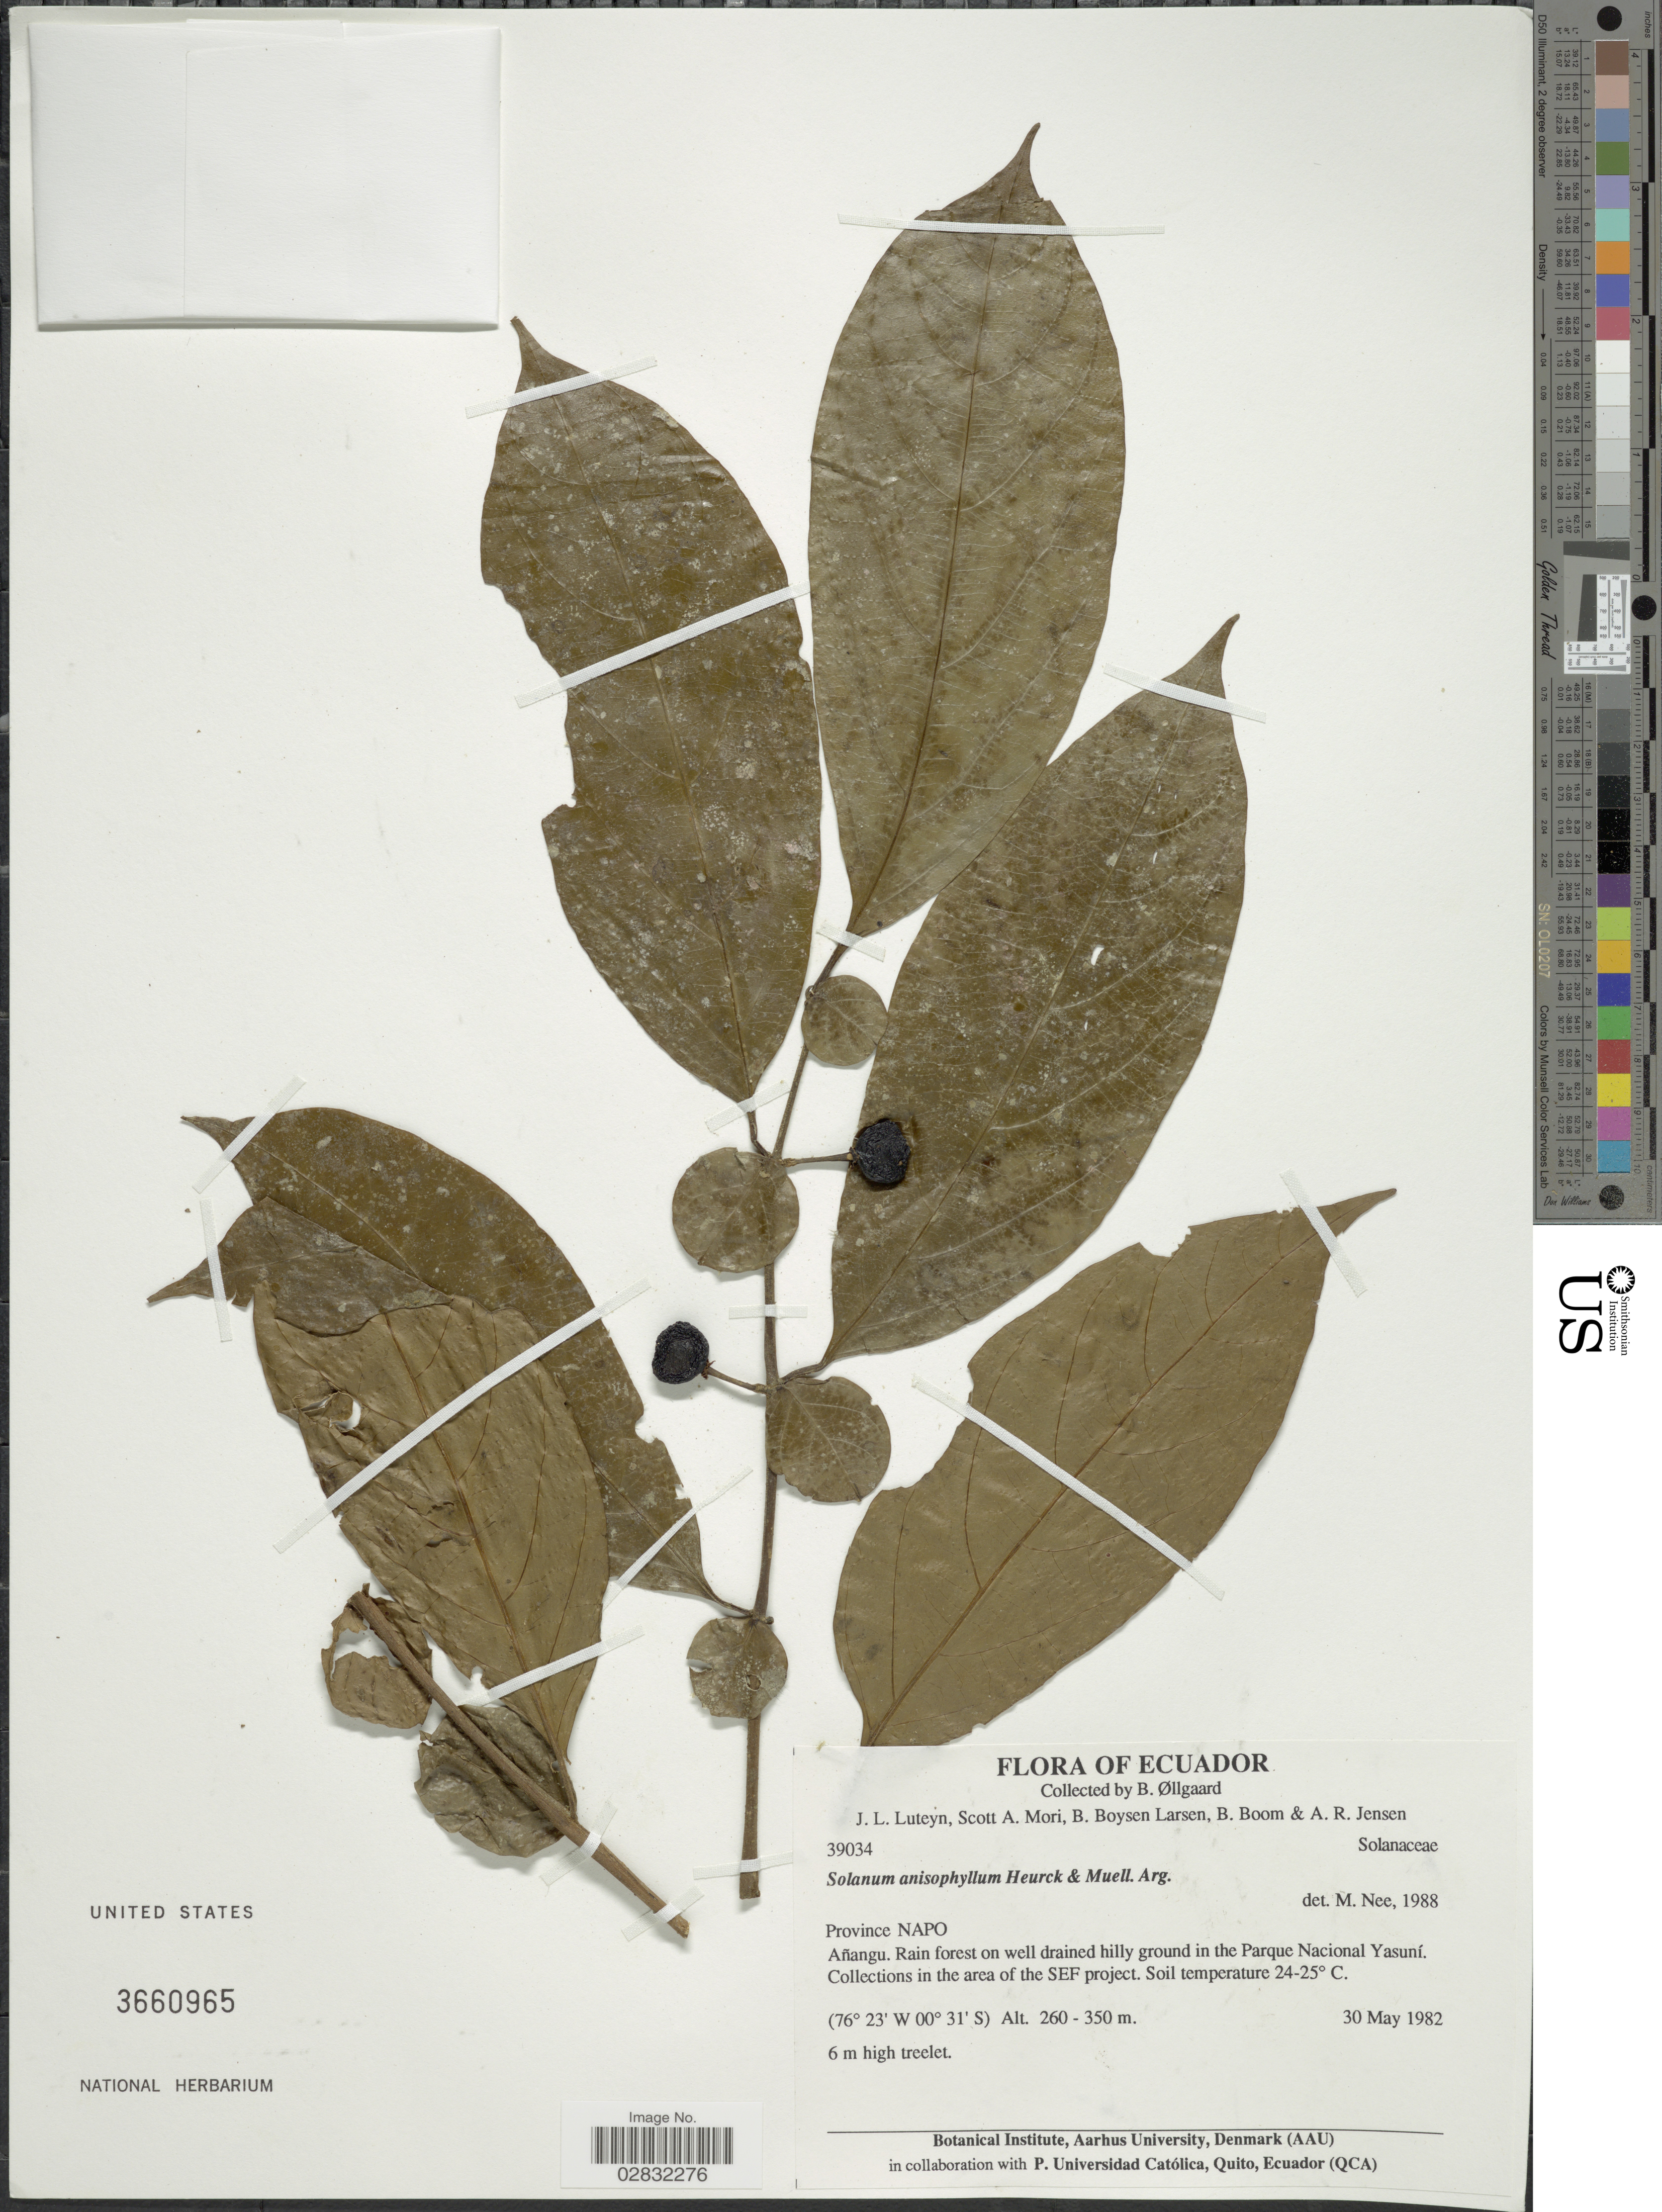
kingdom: Plantae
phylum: Tracheophyta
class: Magnoliopsida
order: Solanales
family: Solanaceae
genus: Solanum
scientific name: Solanum anisophyllum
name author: Elmer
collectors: B. Øllgaard, J. Luteyn, S. Mori, B. Boysen Larsen & et al.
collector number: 39034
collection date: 1982-05-30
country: Ecuador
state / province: Napo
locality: Province Napo, Añangu, Rain forest on well drained hilly ground in the Parque Nacional Yasuní, In the area of the SEF project.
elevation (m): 260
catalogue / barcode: US 3660965